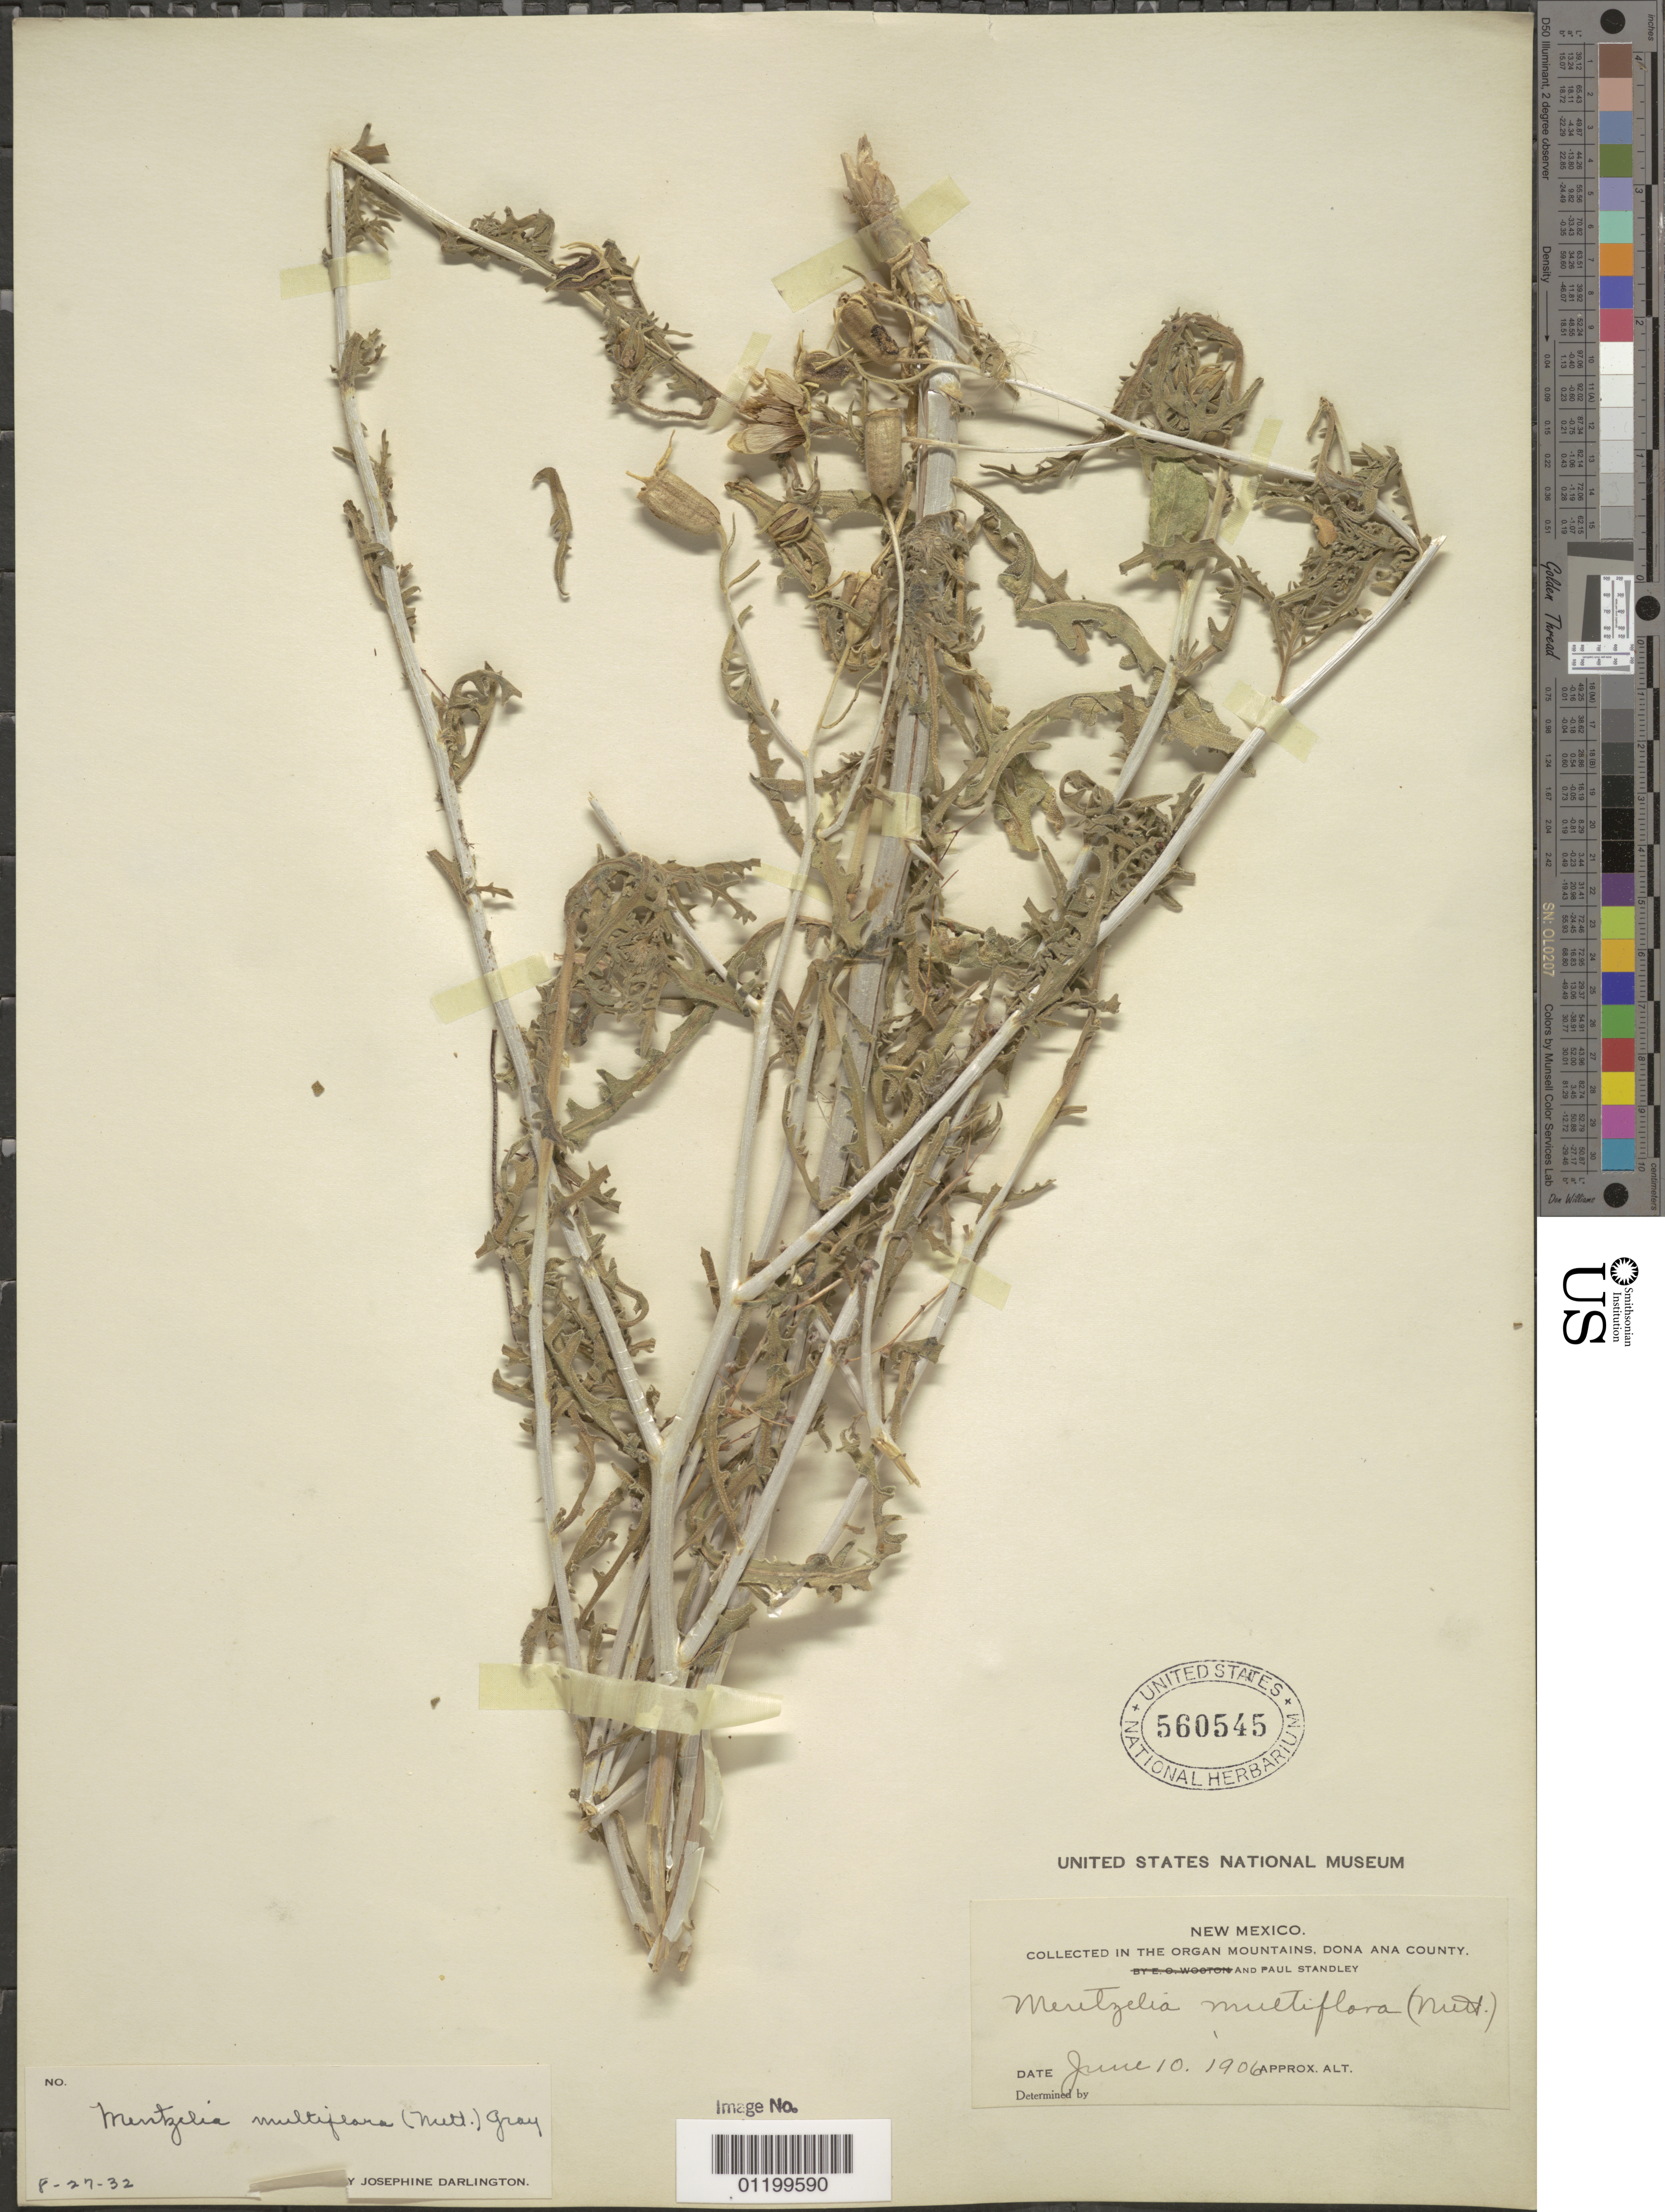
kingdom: Plantae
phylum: Tracheophyta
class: Magnoliopsida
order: Cornales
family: Loasaceae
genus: Mentzelia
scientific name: Mentzelia multiflora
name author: (Nutt.) A. Gray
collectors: P. C. Standley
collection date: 1906-06-10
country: United States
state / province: New Mexico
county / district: Dona Ana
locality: in the Organ Mountains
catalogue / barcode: US 560545